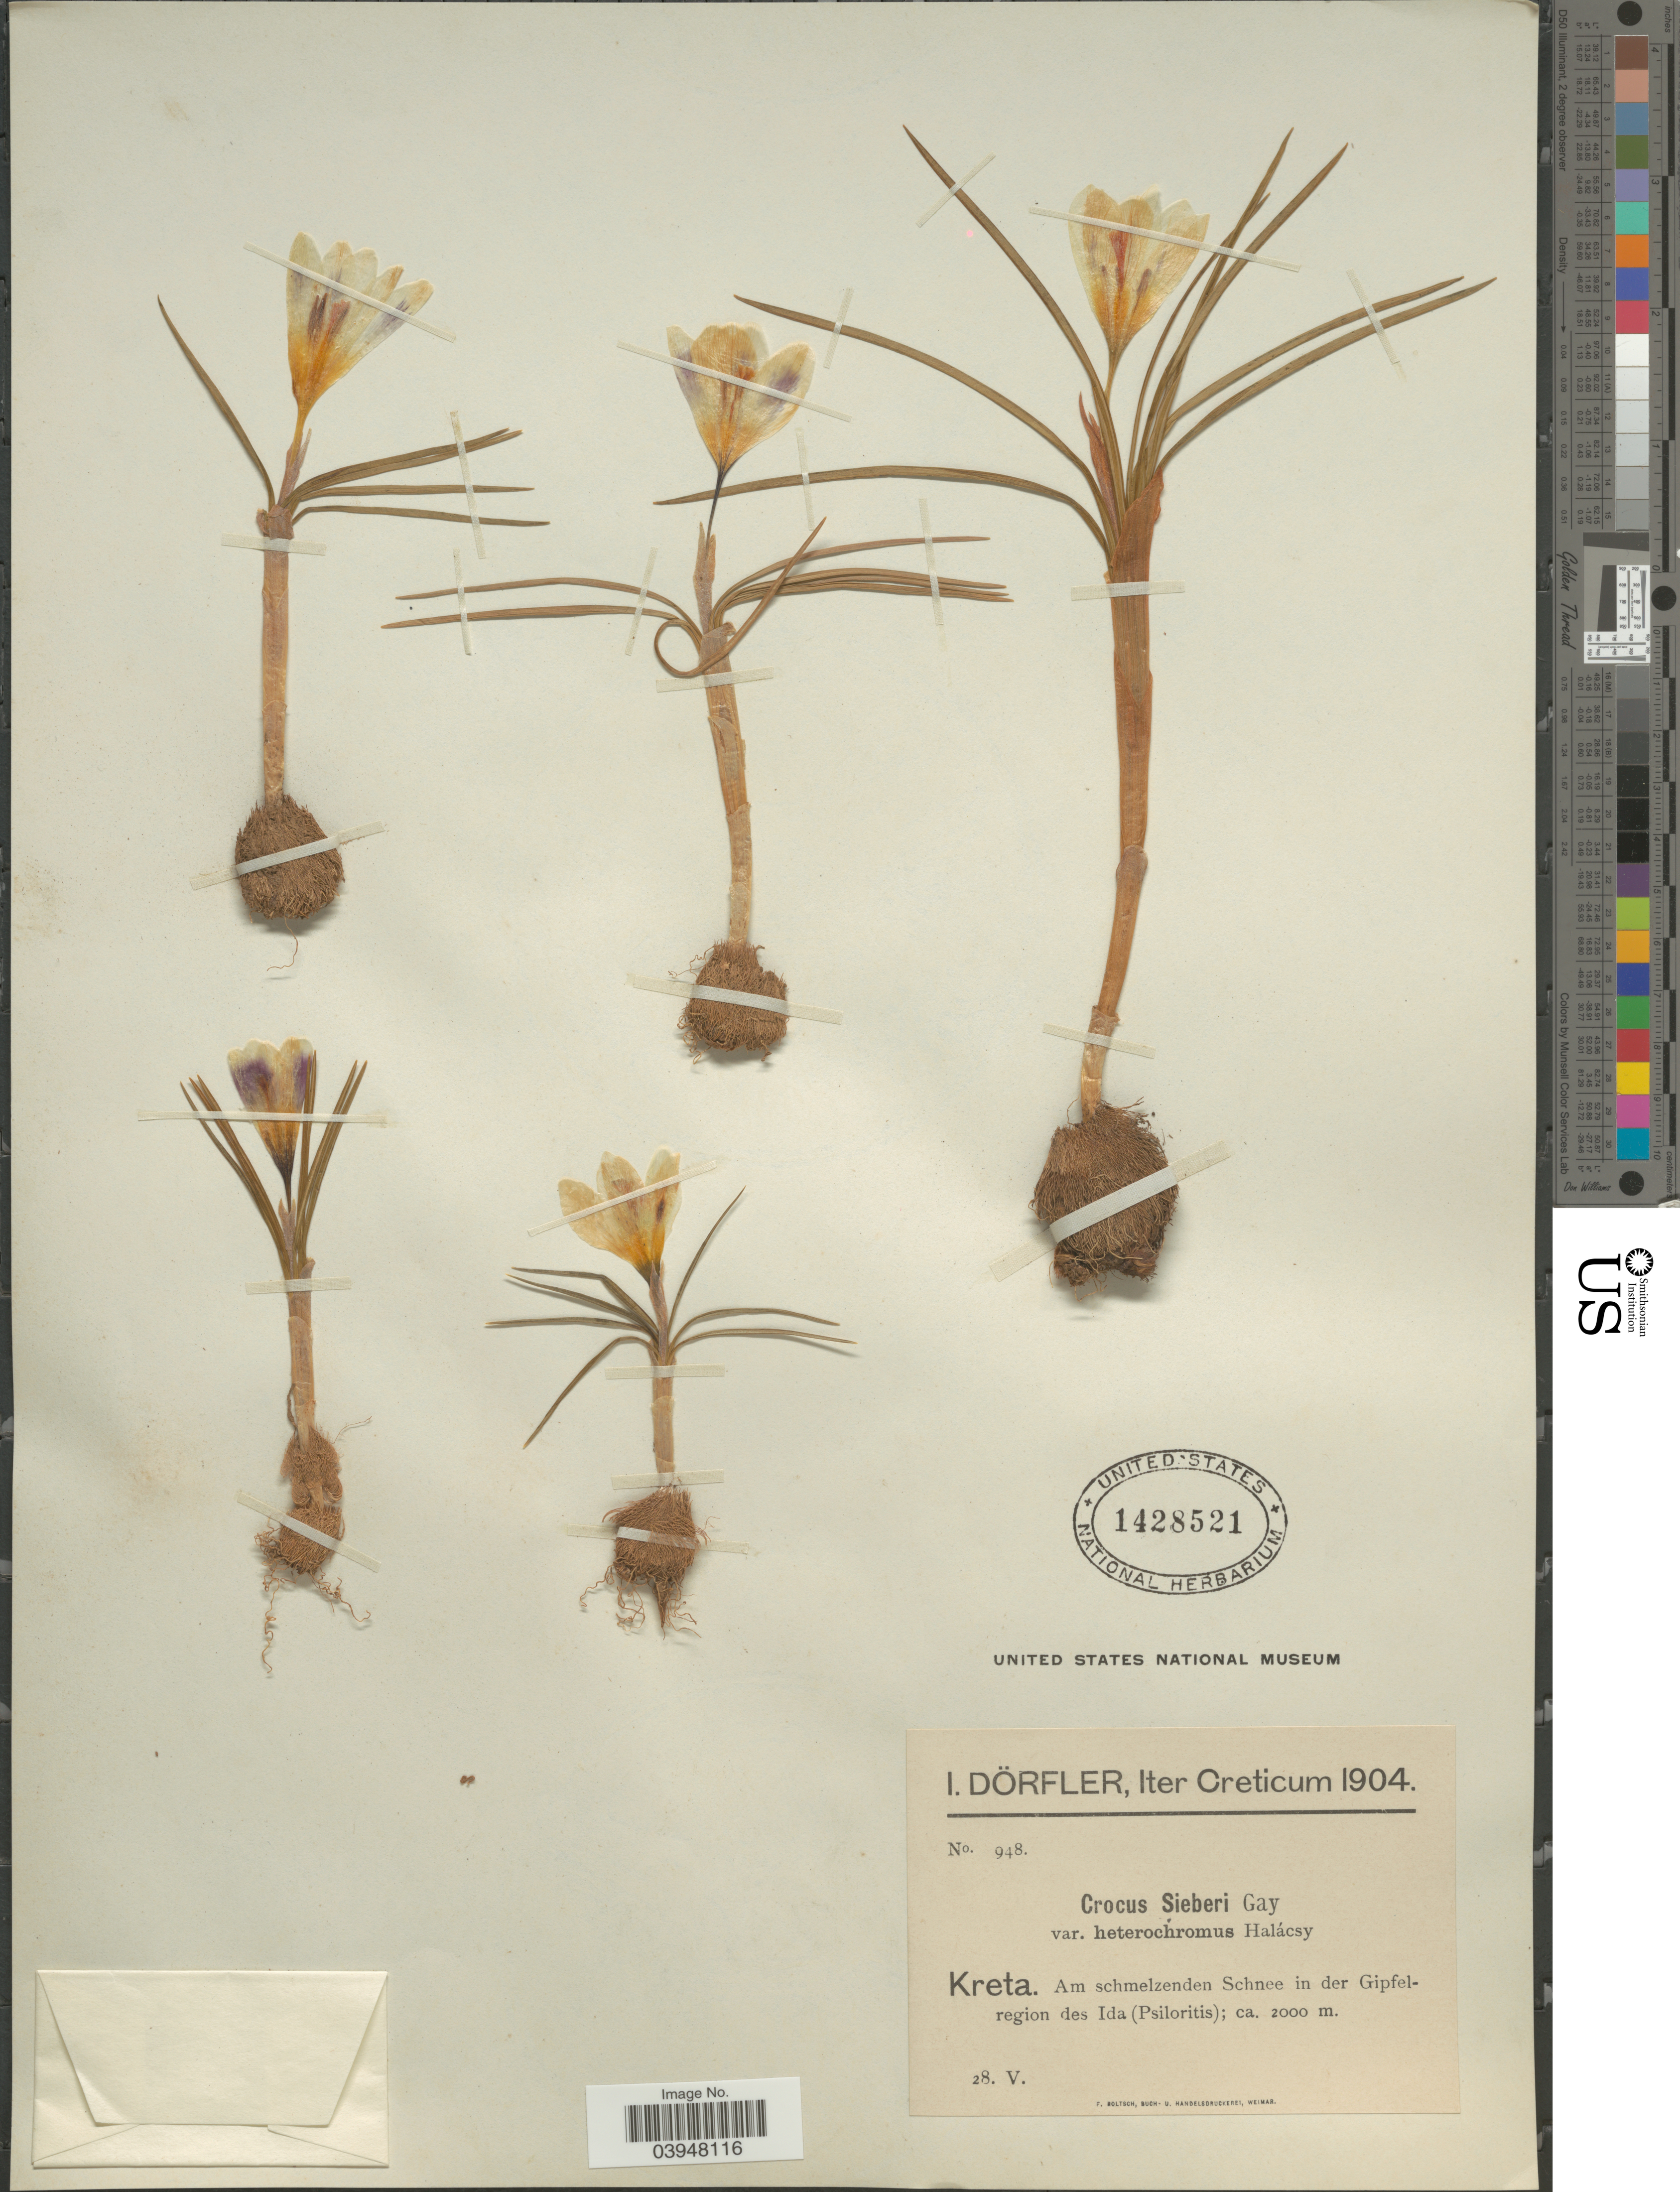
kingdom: Plantae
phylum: Tracheophyta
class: Liliopsida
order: Asparagales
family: Iridaceae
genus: Crocus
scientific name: Crocus sieberi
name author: J. Gay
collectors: I. Dörfler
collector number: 948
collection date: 1904-05-28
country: Greece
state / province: Crete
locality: Creticum. Kreta. Am schmelzenden Schnee in der Gipfelregion des Ida (Psiloritis).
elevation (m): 2000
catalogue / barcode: US 1428521